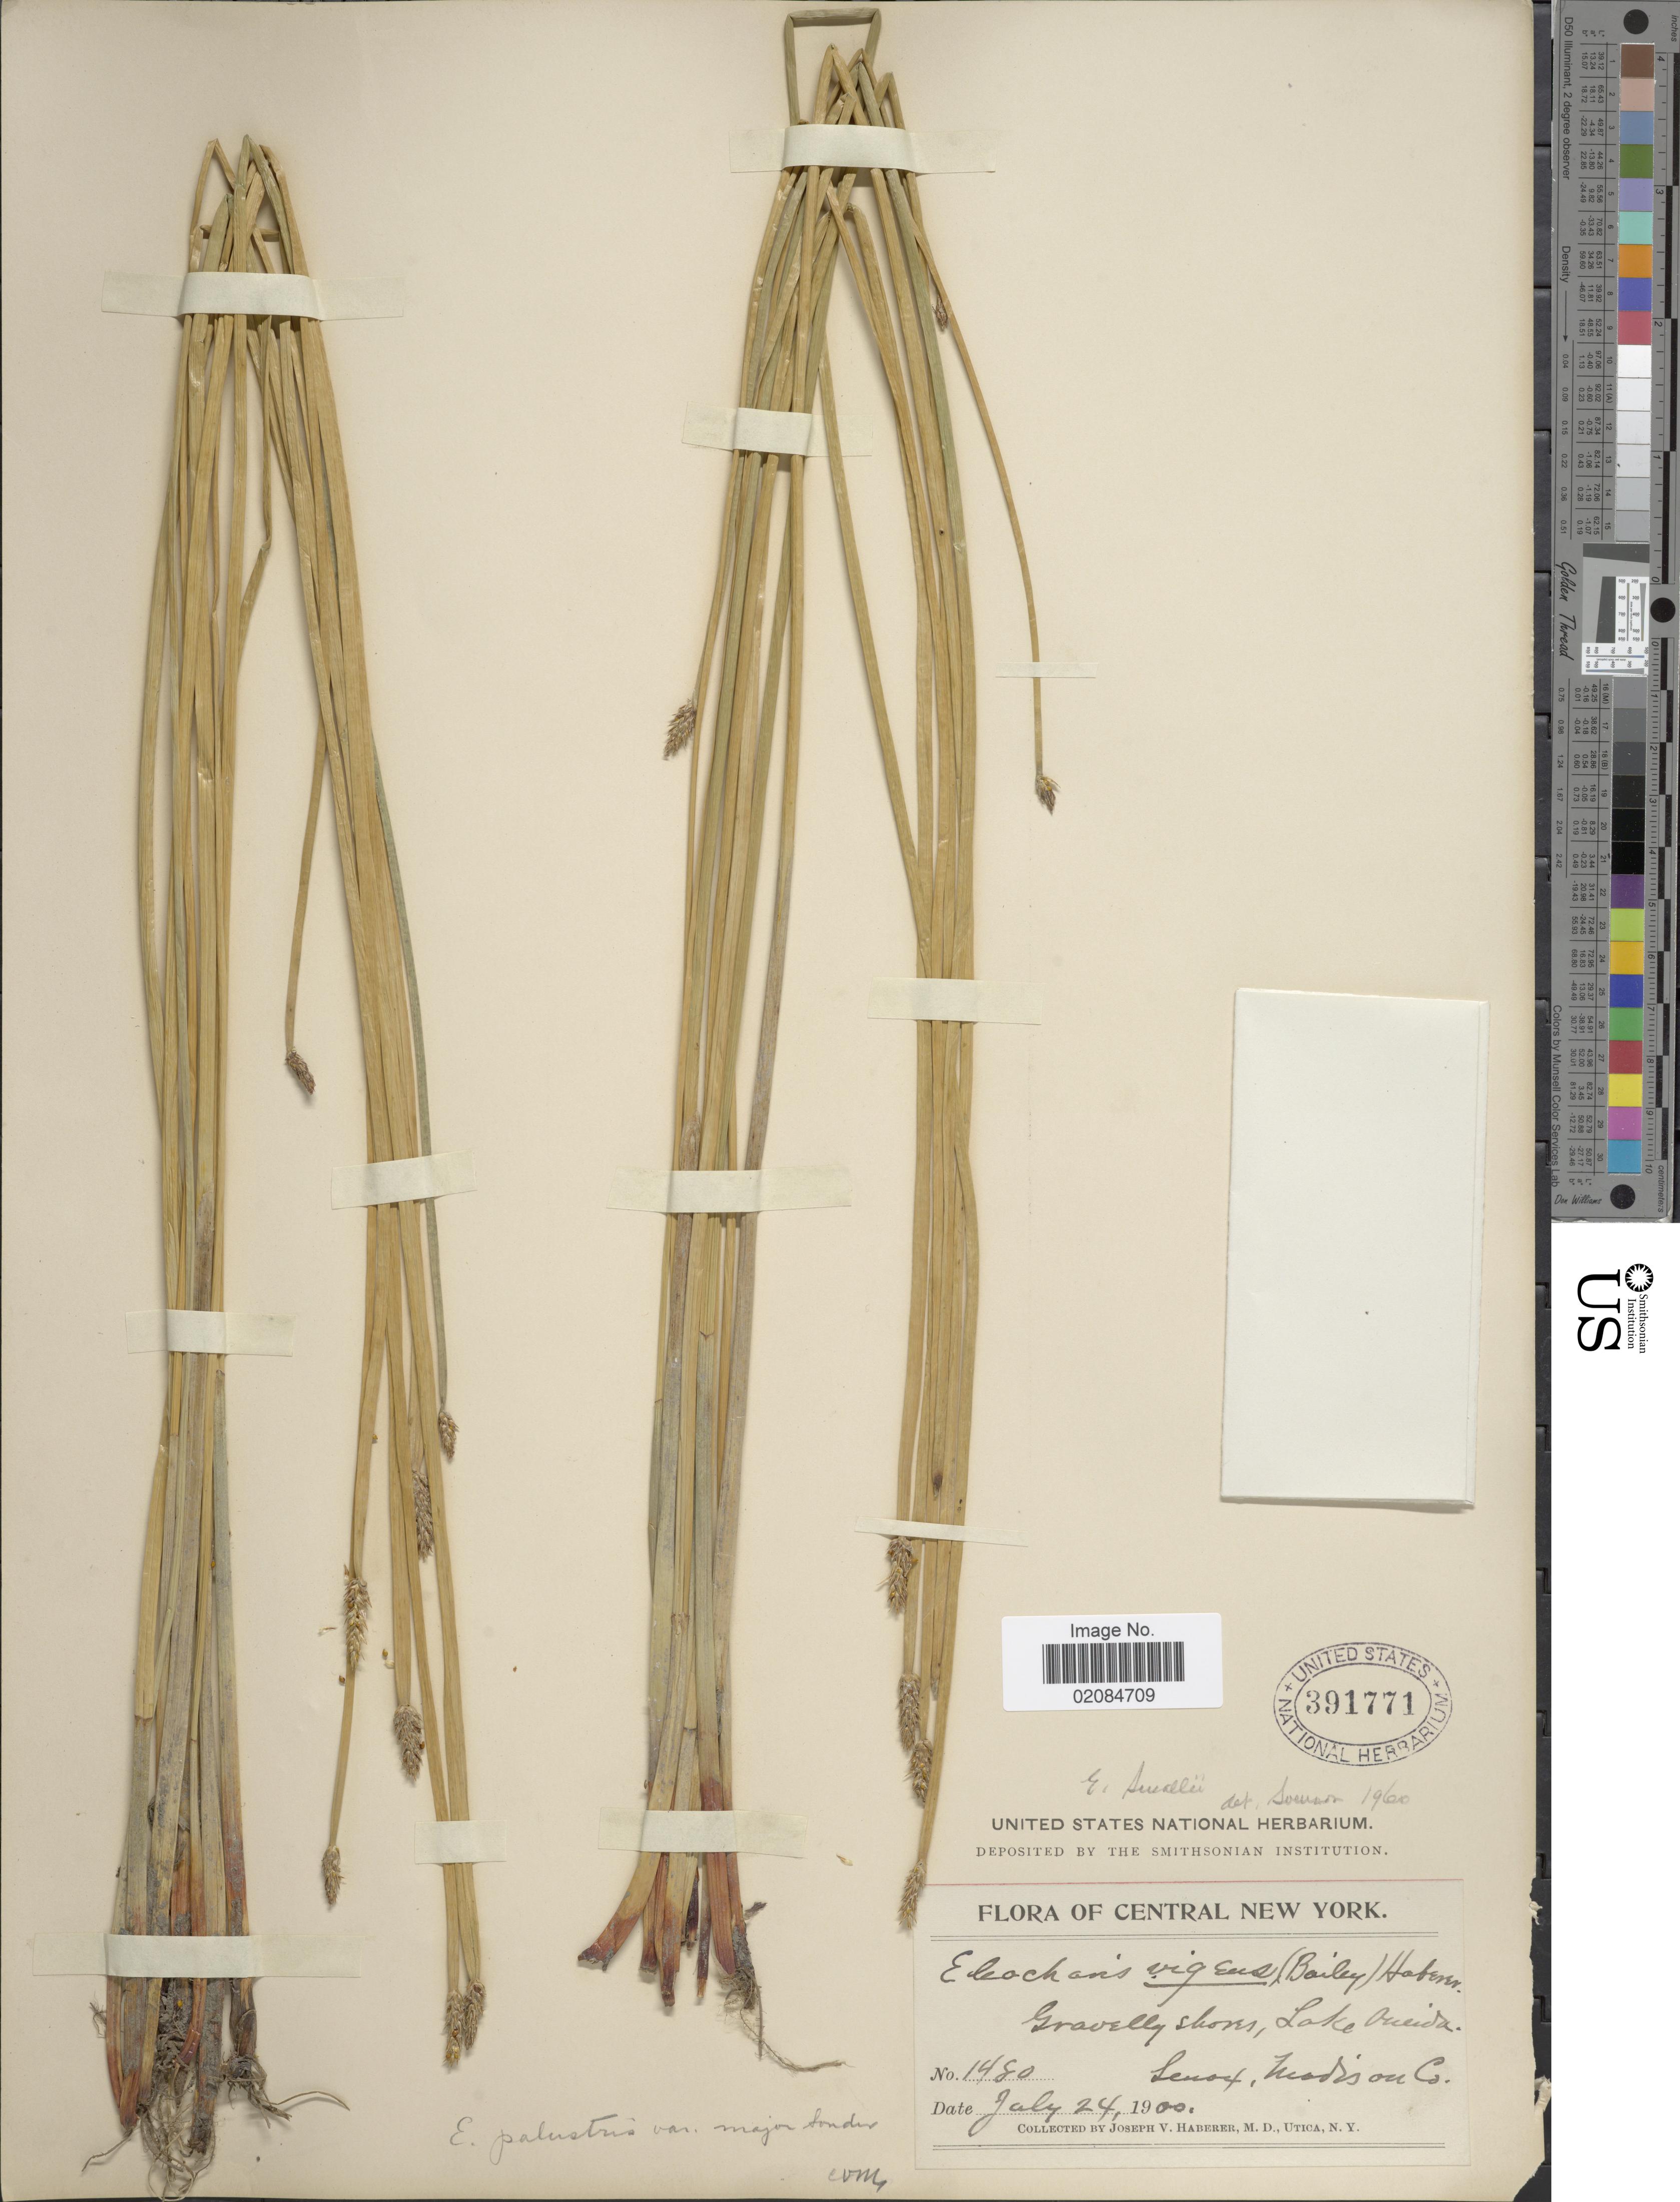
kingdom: Plantae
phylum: Tracheophyta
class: Liliopsida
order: Poales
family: Cyperaceae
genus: Eleocharis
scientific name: Eleocharis palustris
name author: (L.) Roem. & Schult.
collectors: J. V. Haberer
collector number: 1480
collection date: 1900-07-24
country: United States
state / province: New York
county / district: Oneida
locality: Central New York. Gravelly Shore, Lake Oneida. Lenox, Madison Co,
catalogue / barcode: US 391771